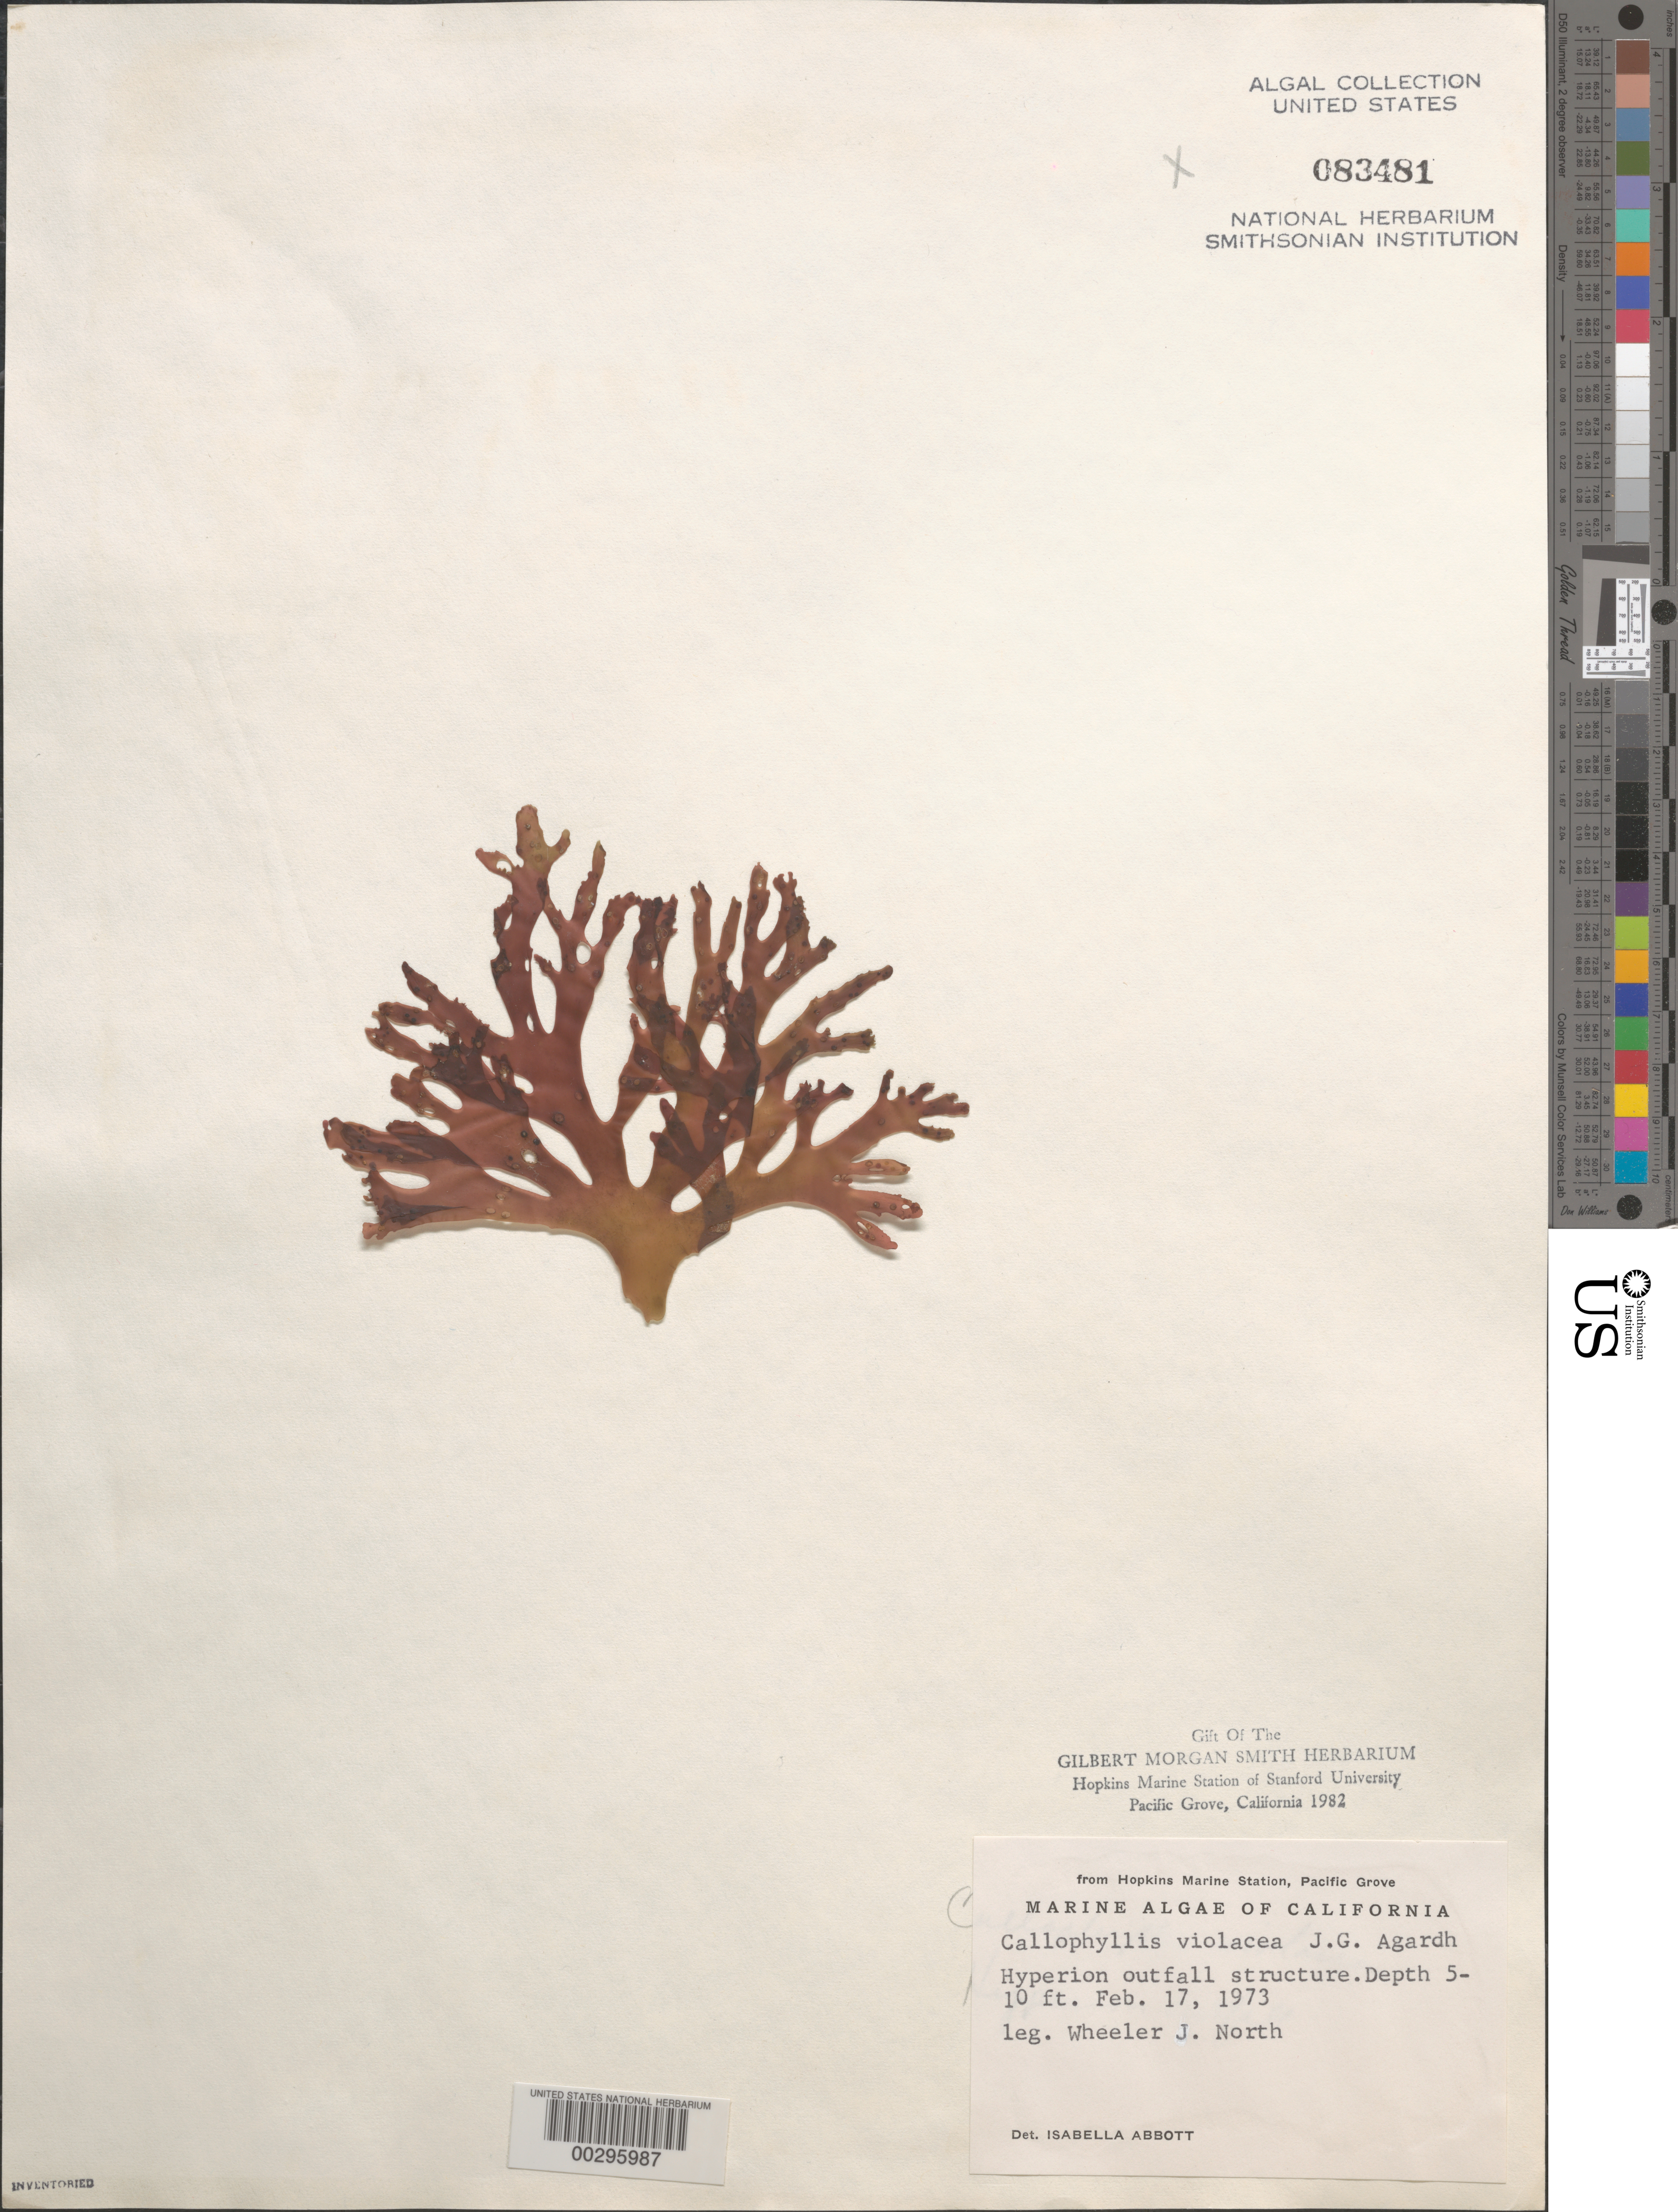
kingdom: Plantae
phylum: Rhodophyta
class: Florideophyceae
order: Gigartinales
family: Kallymeniaceae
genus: Callophyllis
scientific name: Callophyllis violacea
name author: J. Agardh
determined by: Abbott, Isabella A.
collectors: W. North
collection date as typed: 17 Feb 1973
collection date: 1973-02-17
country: United States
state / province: California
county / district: Los Angeles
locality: Hyperion Outfall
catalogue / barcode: US 83481